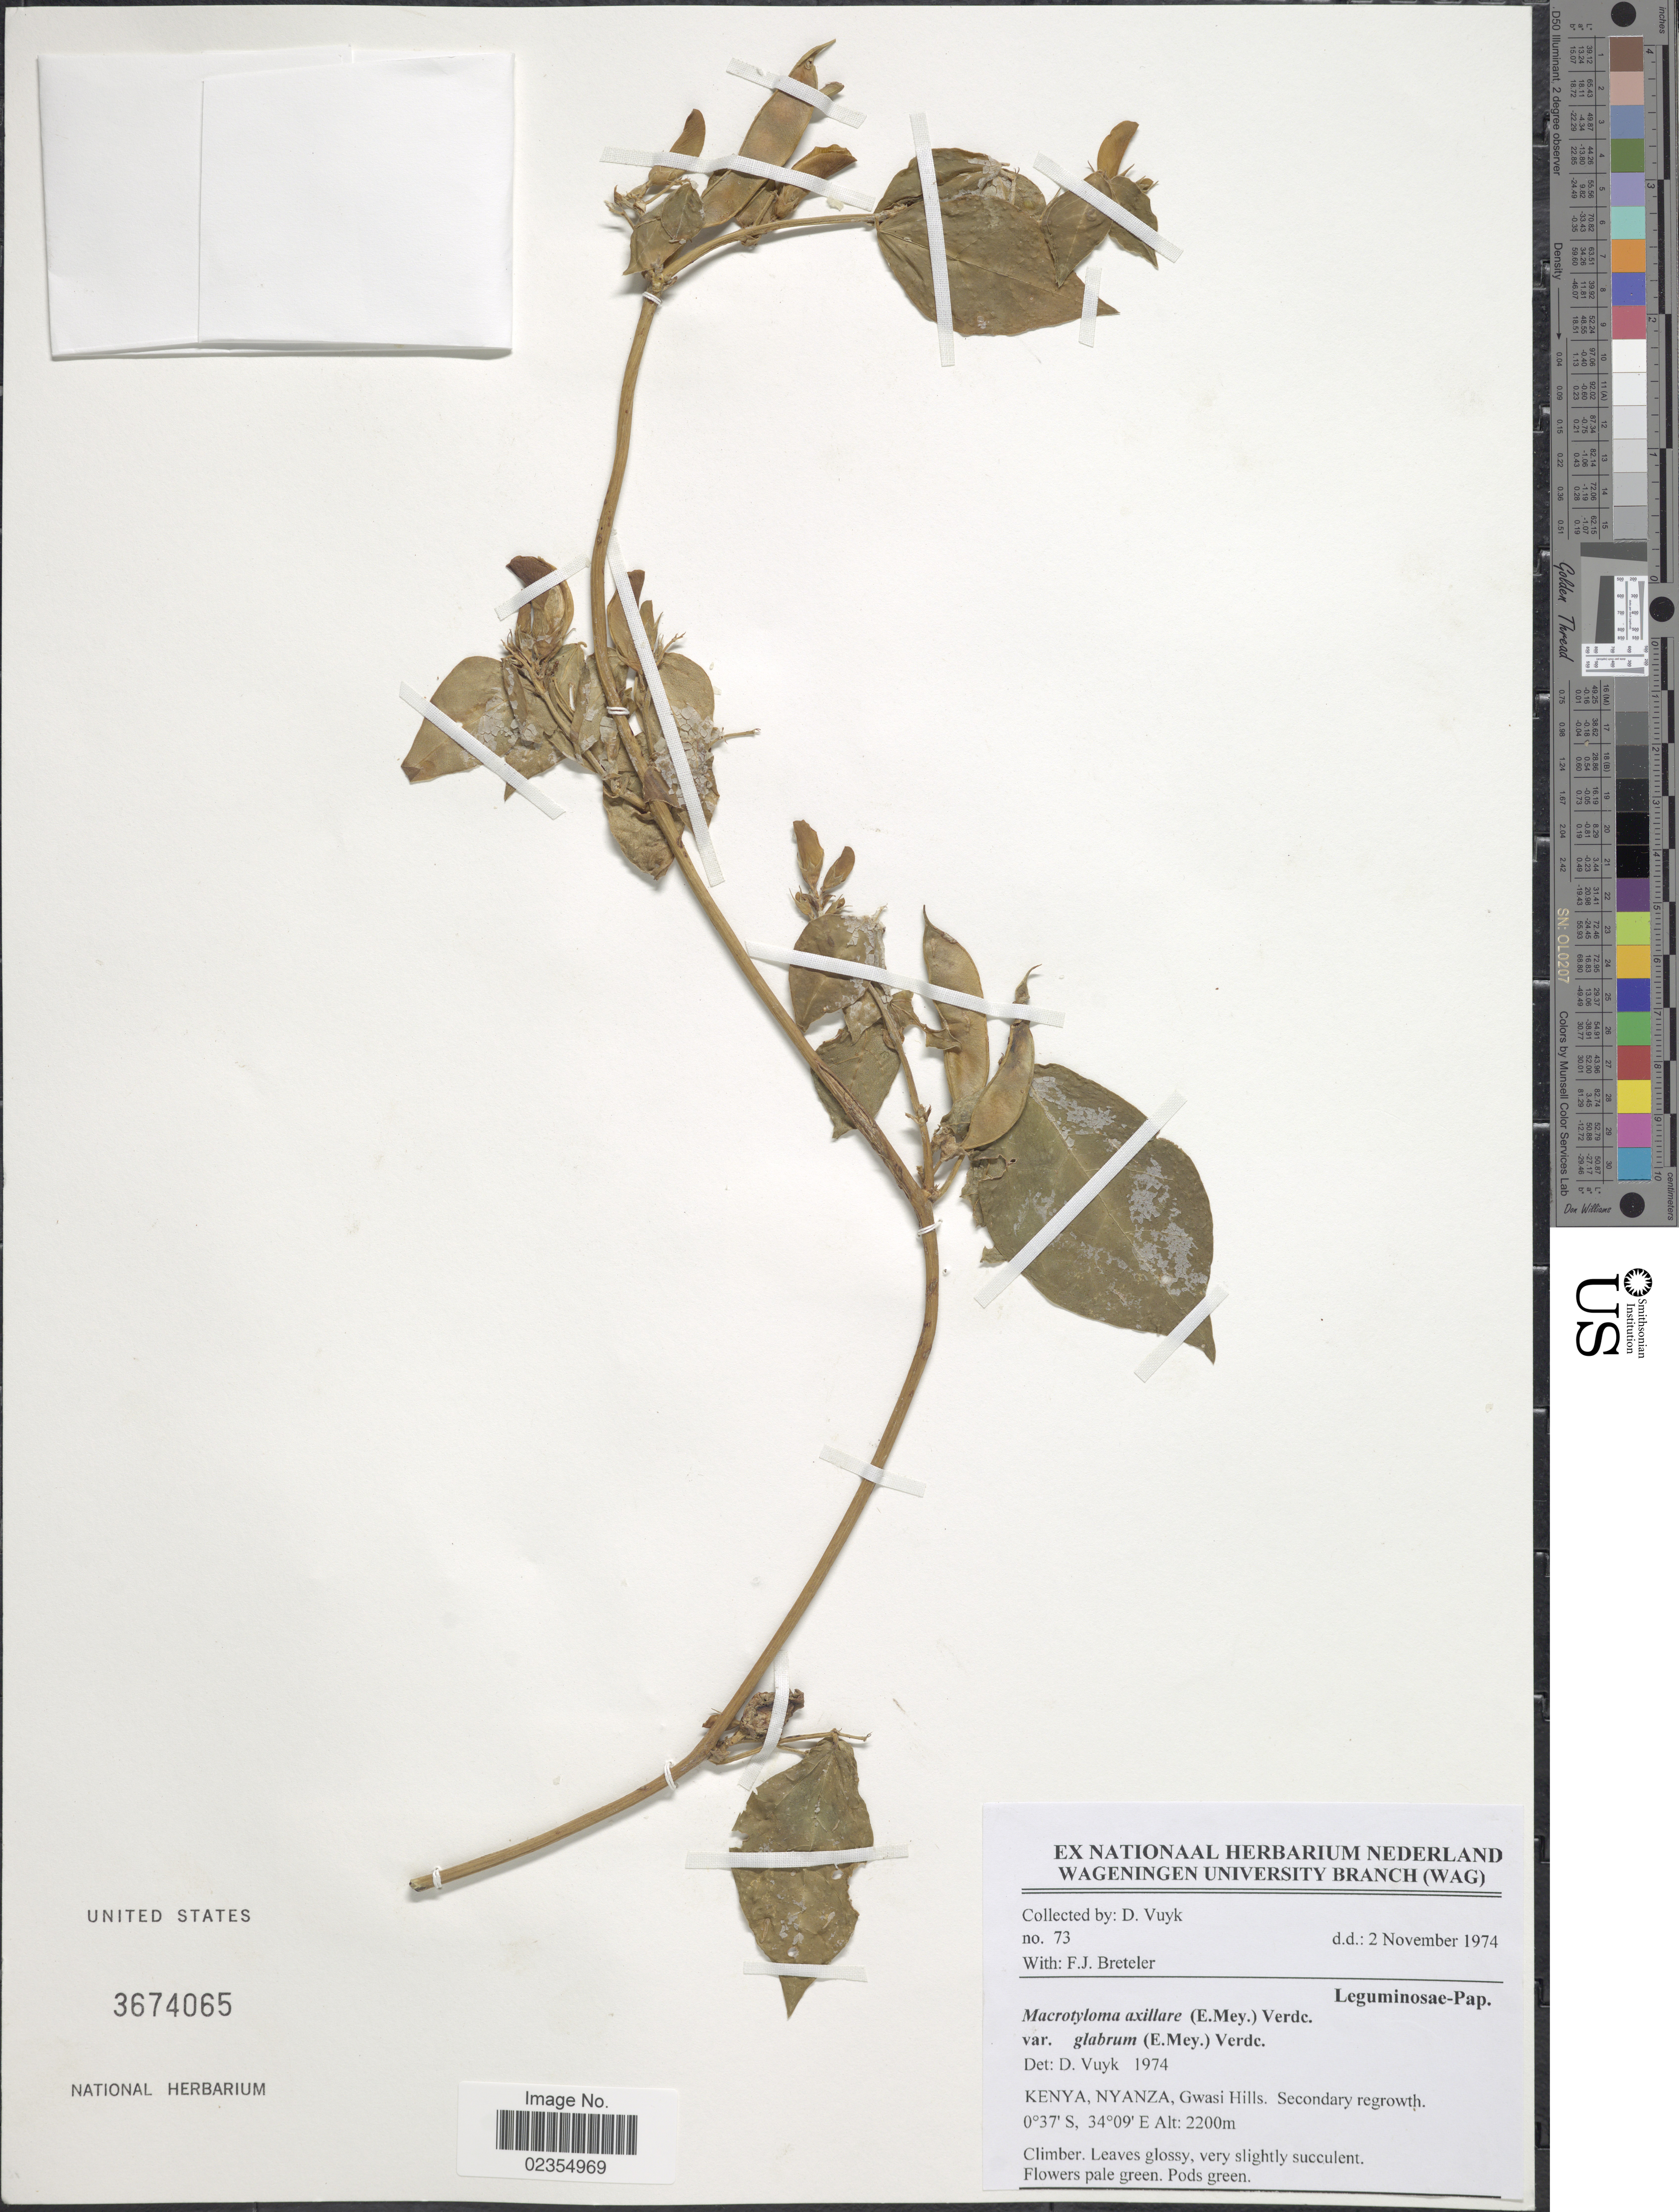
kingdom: Plantae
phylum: Tracheophyta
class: Magnoliopsida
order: Fabales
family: Fabaceae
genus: Macrotyloma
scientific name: Macrotyloma axillare var. glabrum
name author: (E. Mey.) Verdc.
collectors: D. Vuyk & F. J. Breteler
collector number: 73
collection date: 1974-11-02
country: Kenya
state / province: Homa Bay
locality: Gwasi Hills, Nyanza.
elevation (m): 2200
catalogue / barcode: US 3674065